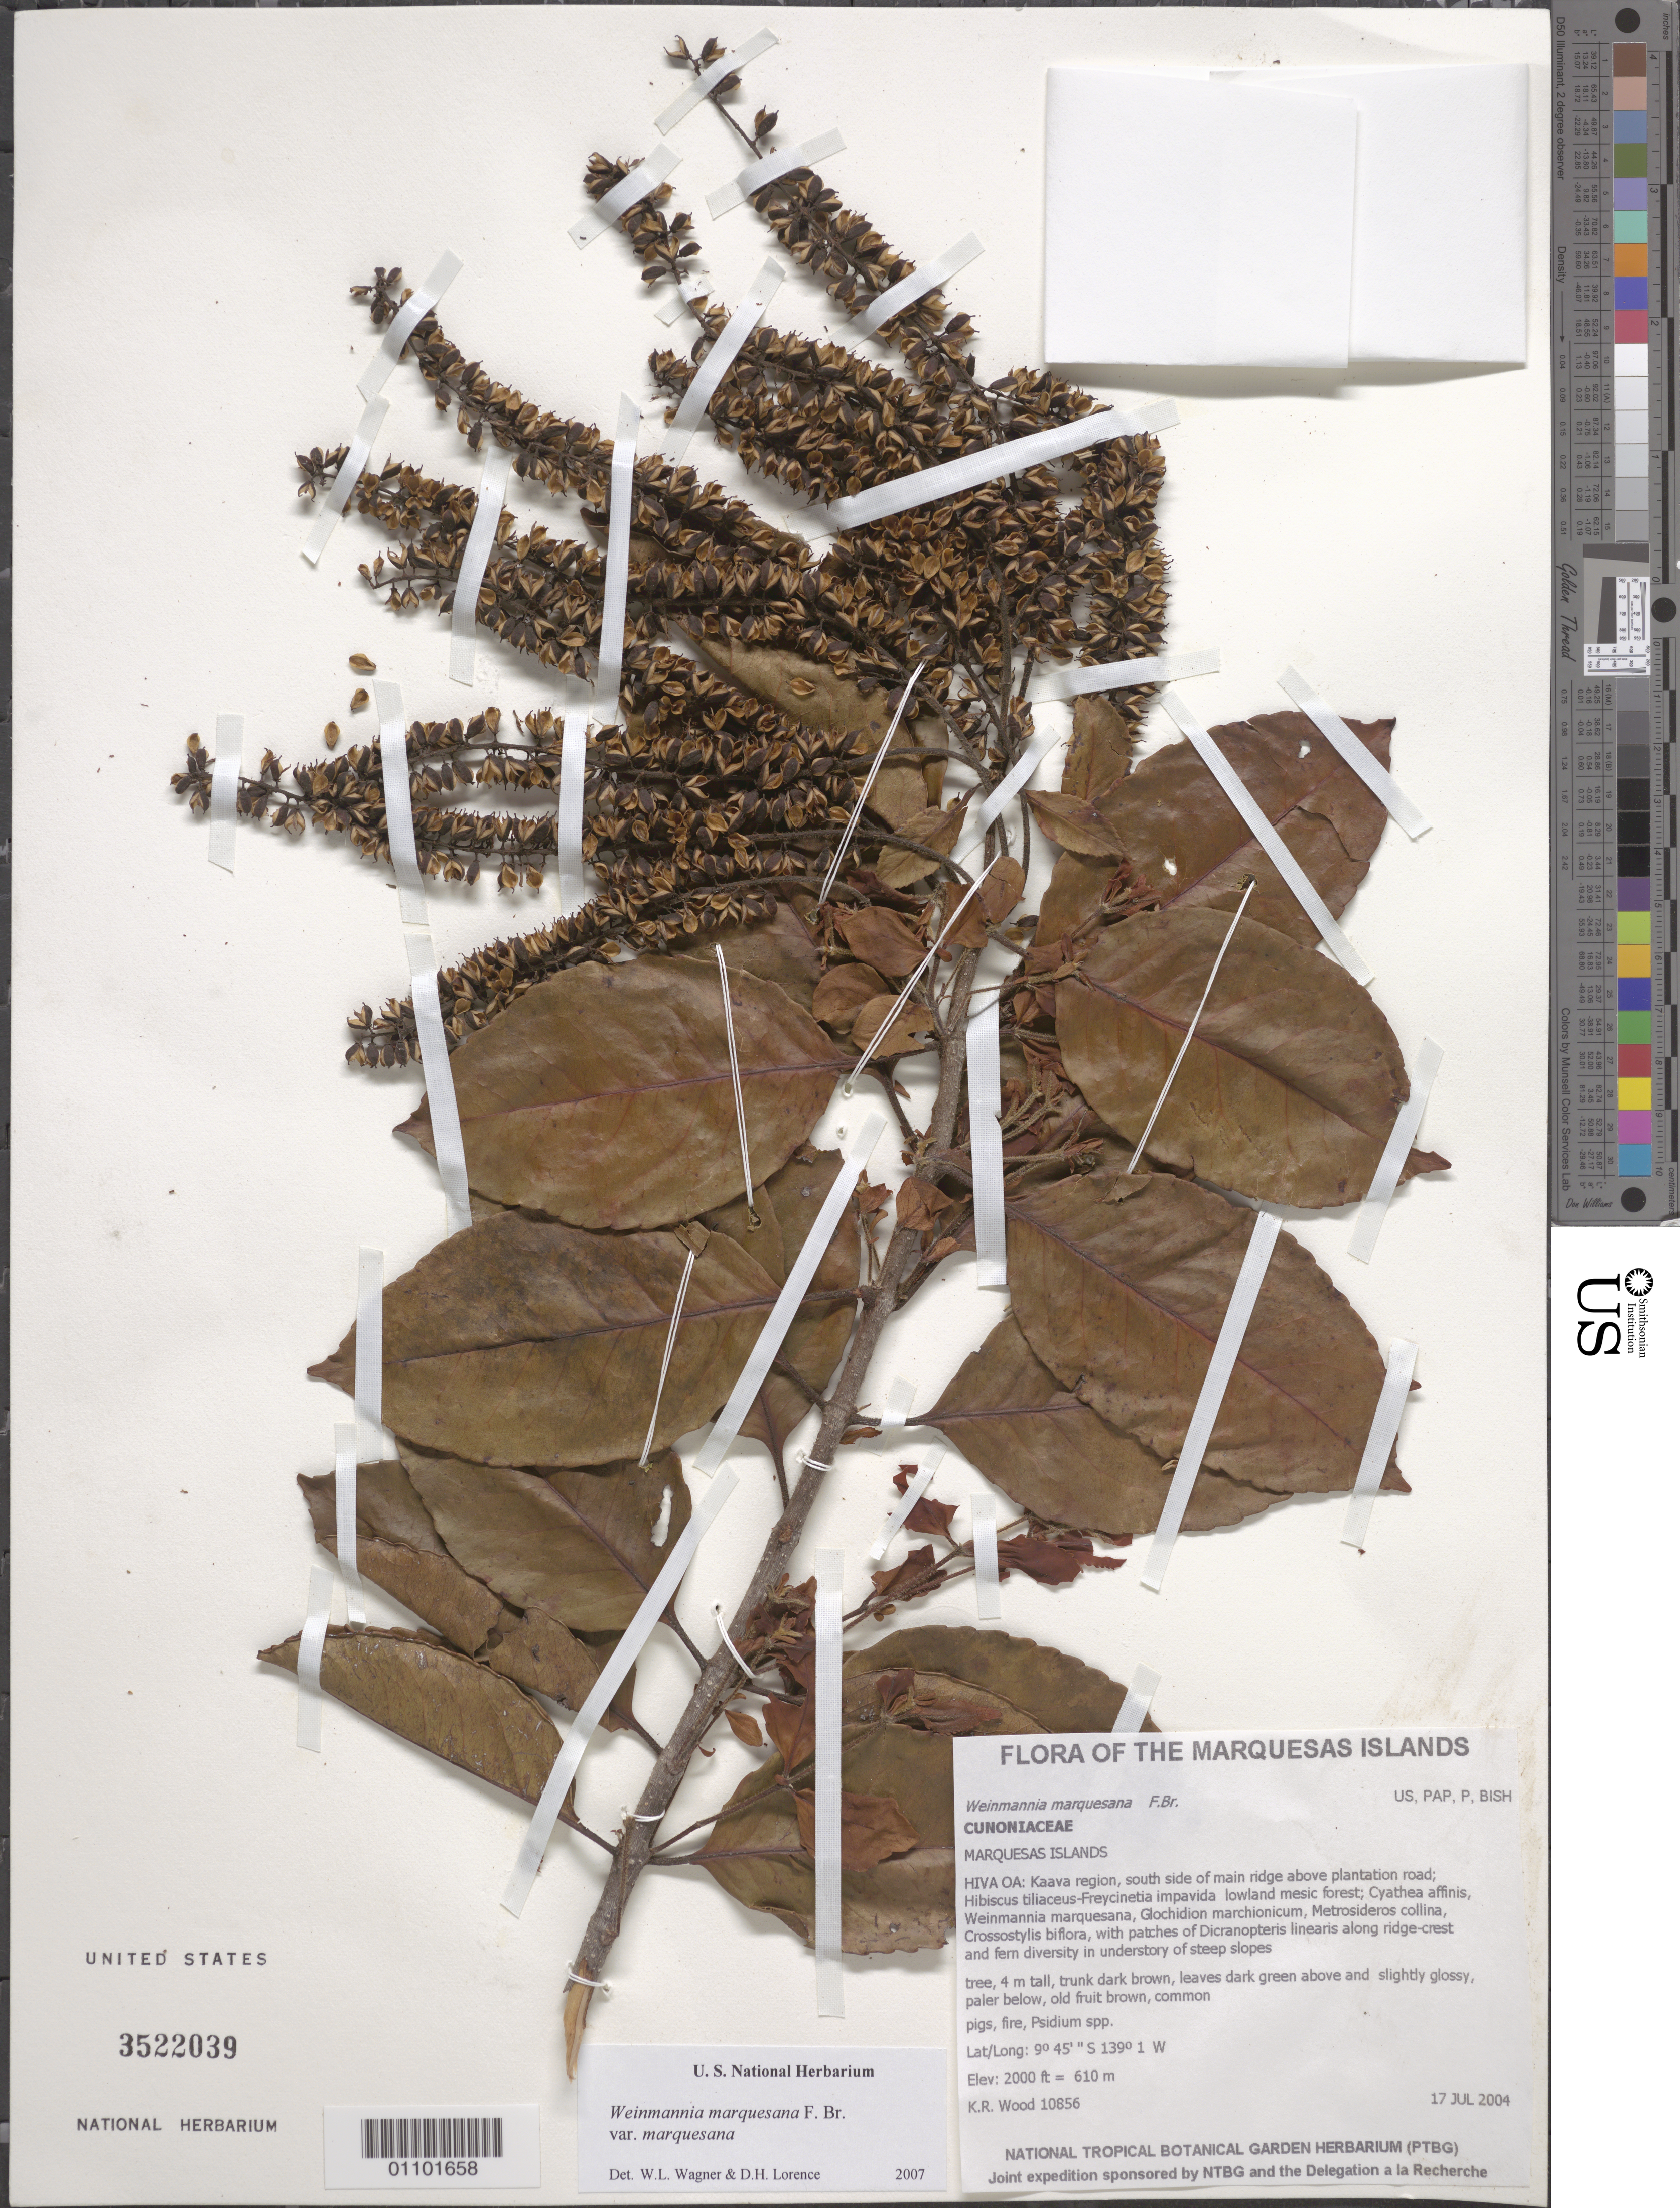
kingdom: Plantae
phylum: Tracheophyta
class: Magnoliopsida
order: Oxalidales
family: Cunoniaceae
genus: Pterophylla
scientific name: Pterophylla marquesana var. marquesana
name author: (F. Br.) Pillon & H.C. Hopkins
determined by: Wagner, W. L., (BOT), Smithsonian Institution - National Museum of Natural History (UNITED STATES)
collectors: K. R. Wood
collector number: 10856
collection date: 2004-07-17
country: French Polynesia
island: Hiva Oa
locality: Kaava region, south side of main ridge above plantation road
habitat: Hibiscus tiliaceus-Freycinetia impavida lowland mesic forest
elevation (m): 610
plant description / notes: Pigs, fire, Psidium spp.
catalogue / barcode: US 3522039